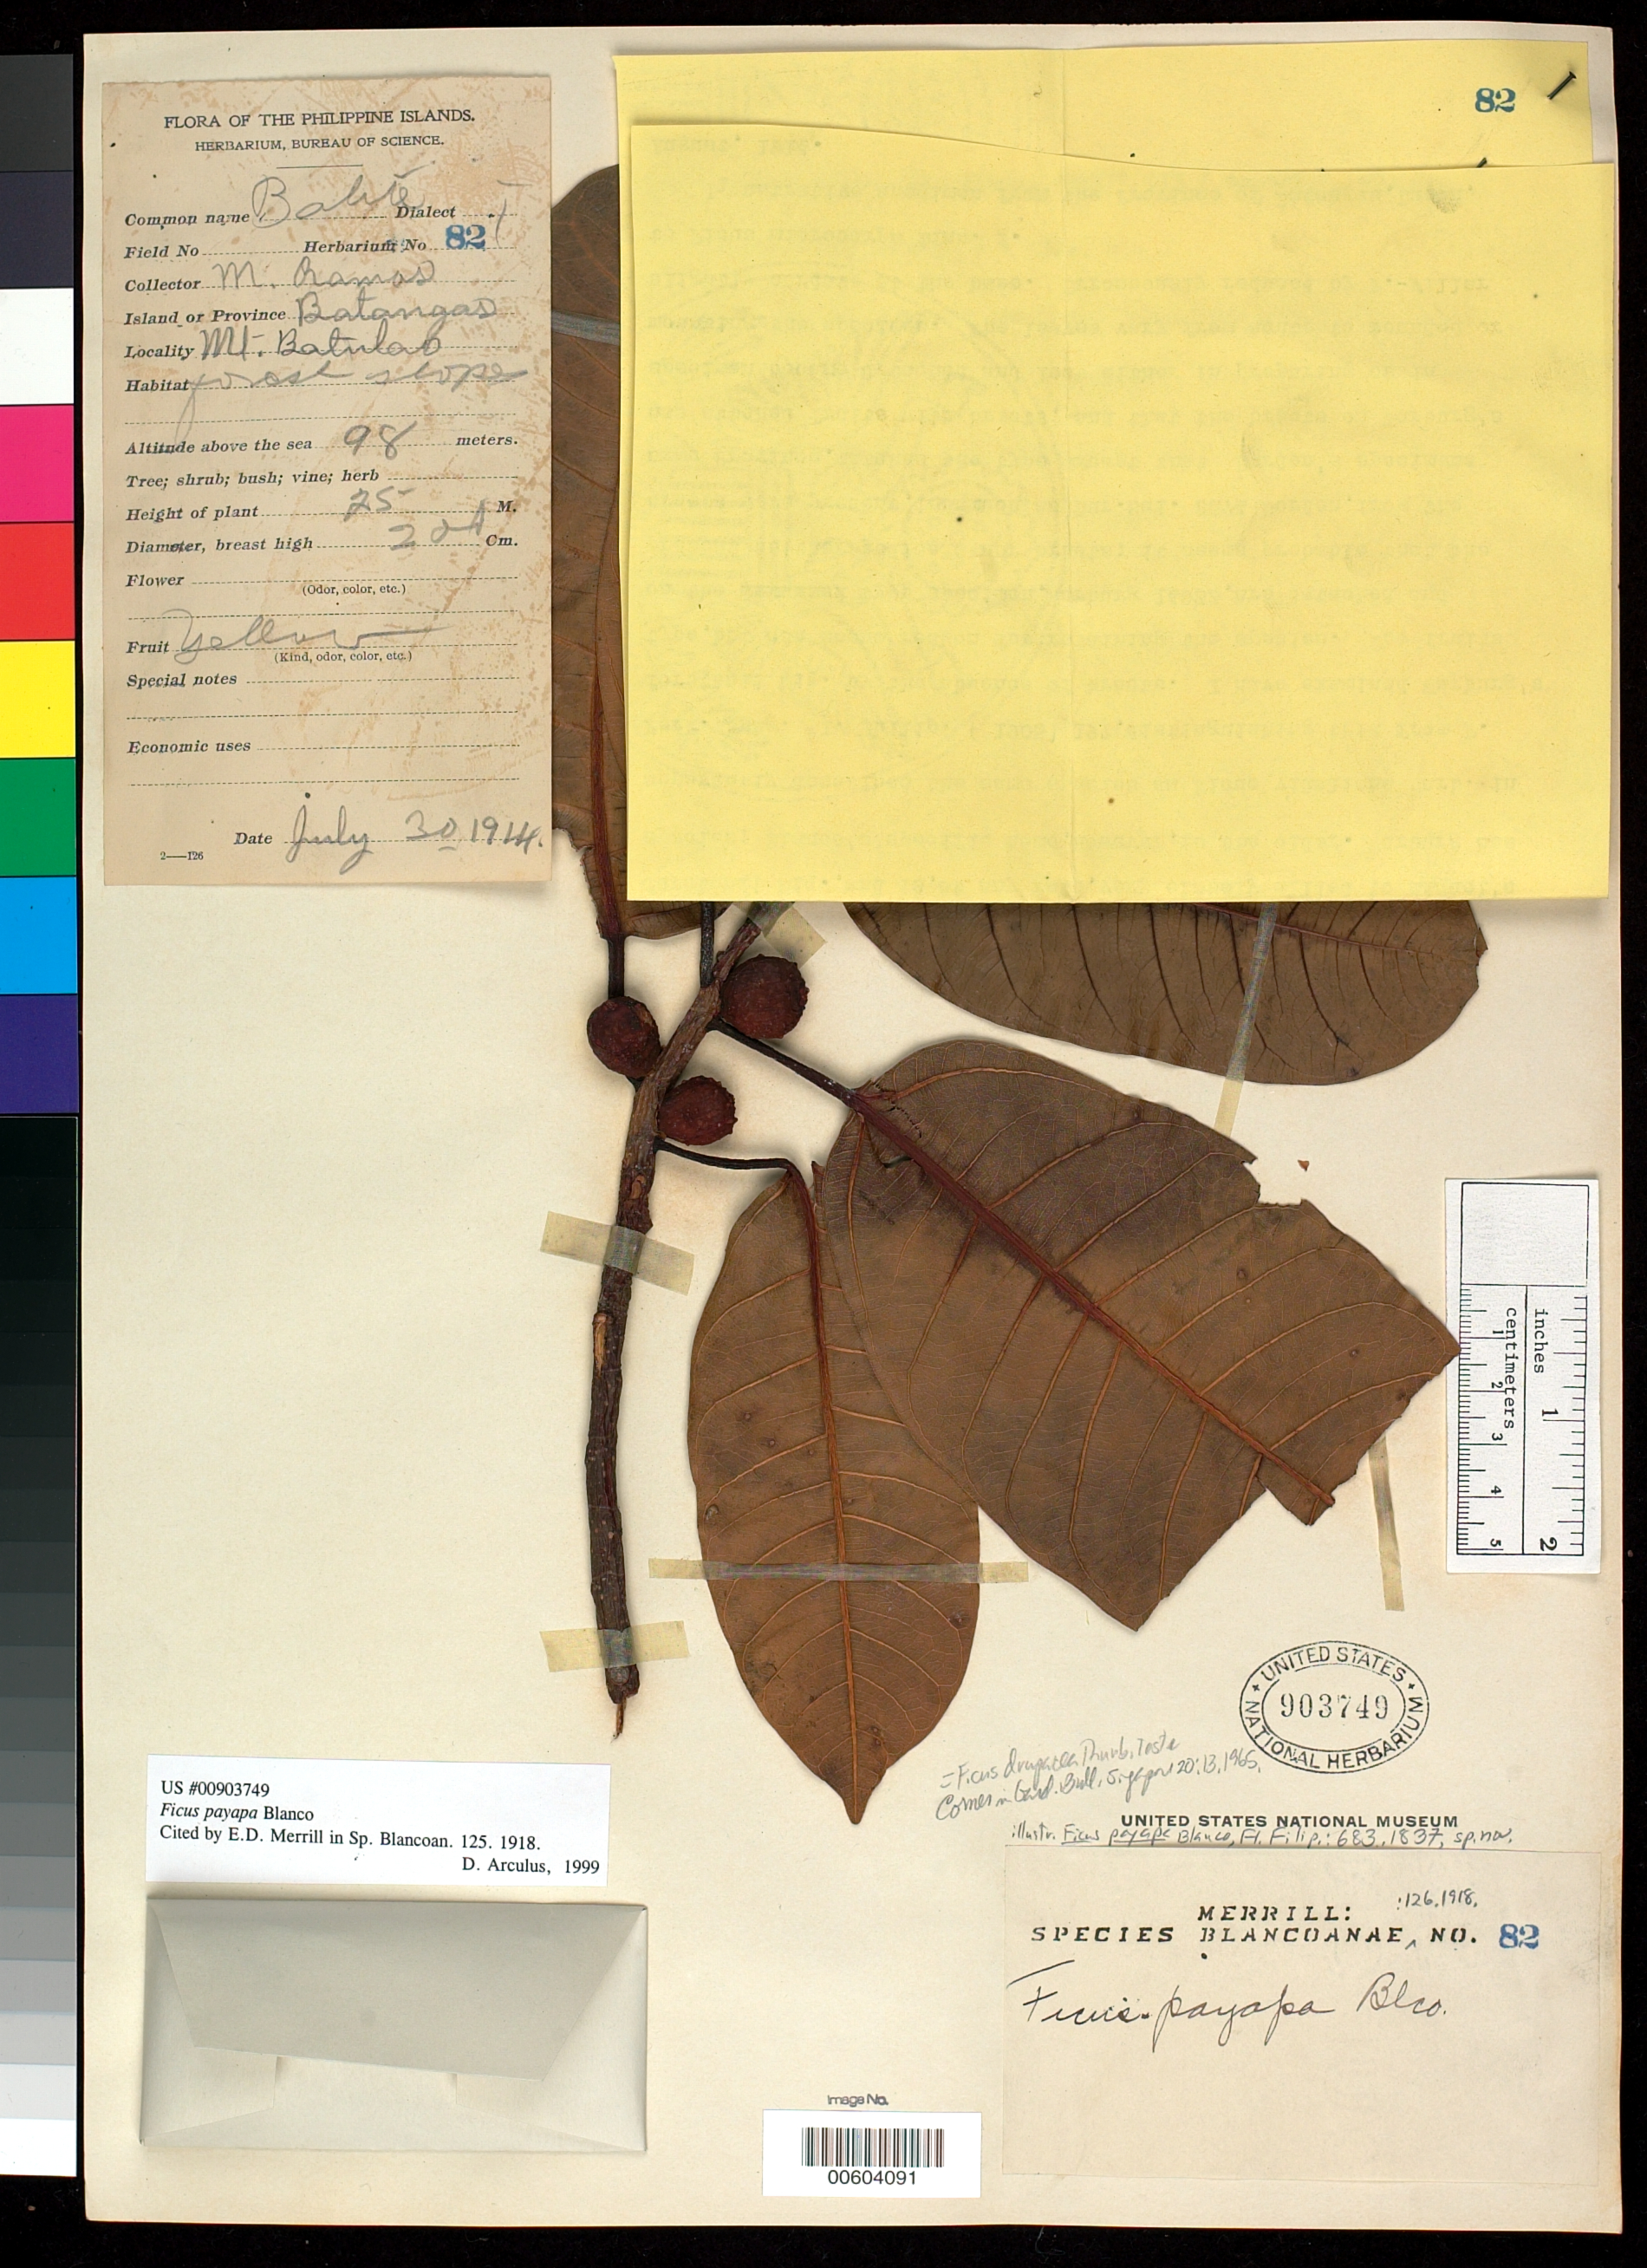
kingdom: Plantae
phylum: Tracheophyta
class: Magnoliopsida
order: Rosales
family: Moraceae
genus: Ficus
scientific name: Ficus drupacea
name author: Thunb.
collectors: M. Ramos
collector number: Sp. Blancoan. 0082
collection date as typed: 30 Jul 1914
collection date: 1914-07-30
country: Philippines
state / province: Calabarzon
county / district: Batangas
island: Luzon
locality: Mt. batulao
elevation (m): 98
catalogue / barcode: US 903749